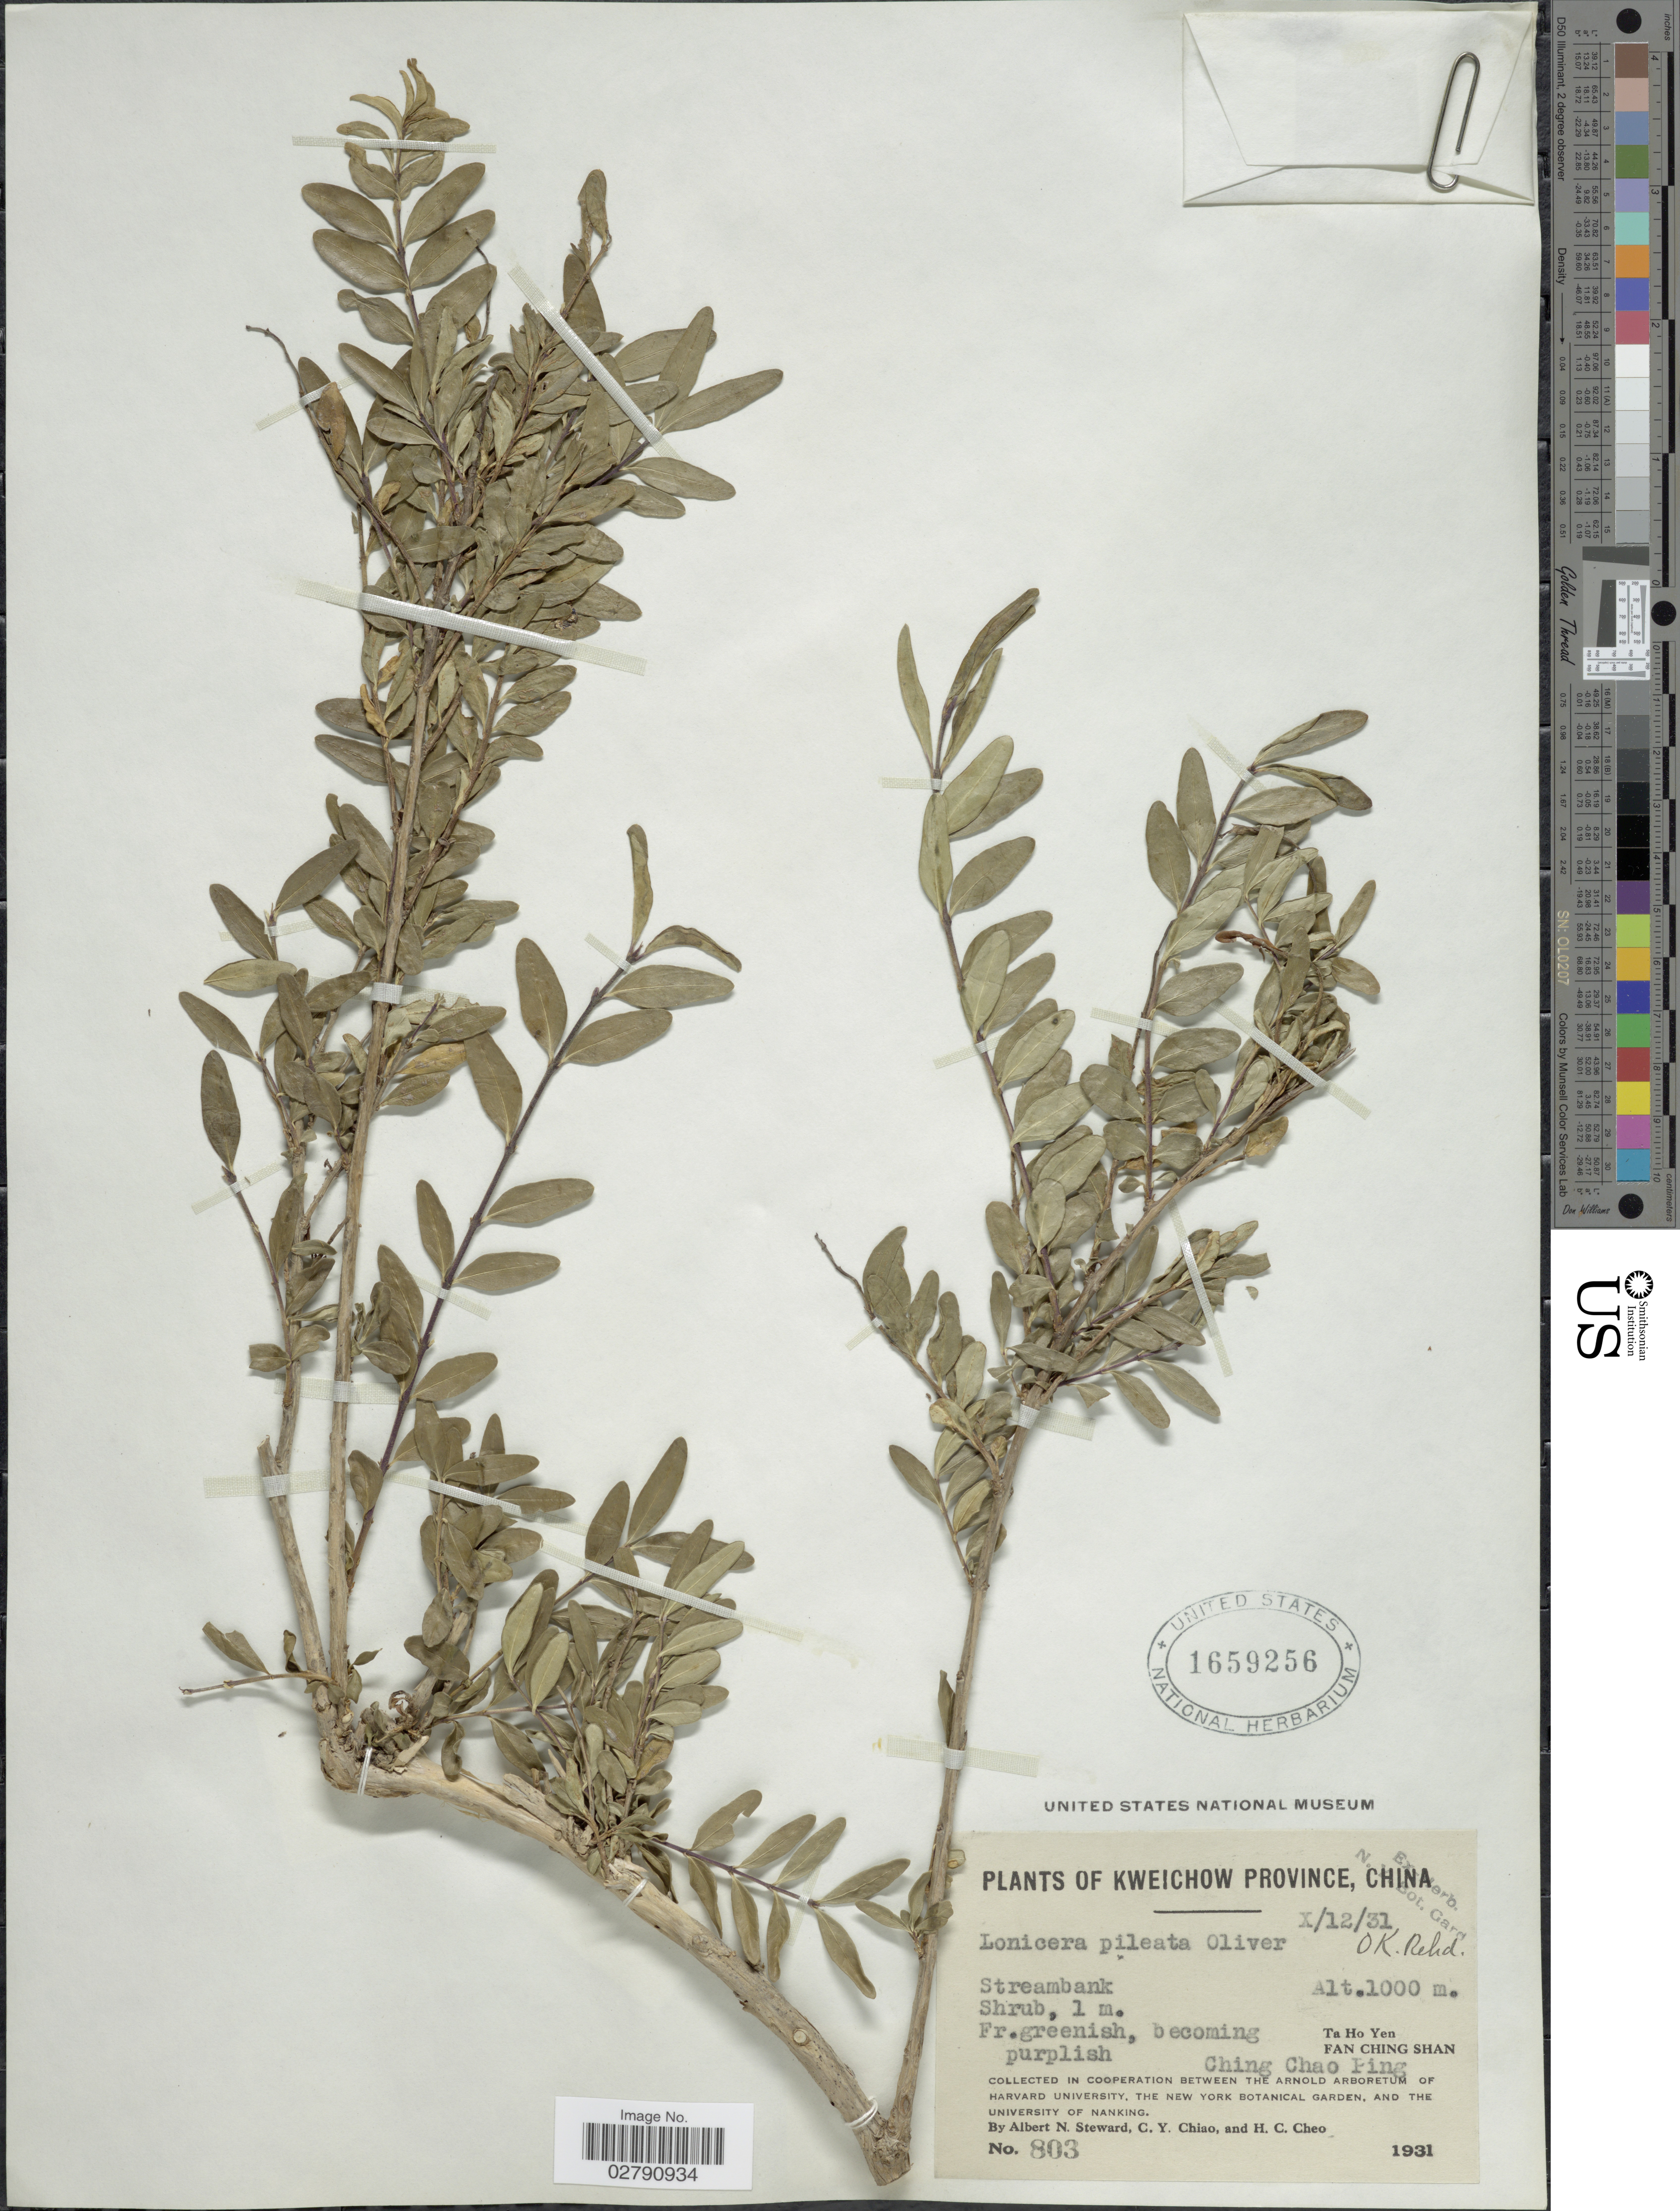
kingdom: Plantae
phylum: Tracheophyta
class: Magnoliopsida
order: Dipsacales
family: Caprifoliaceae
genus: Lonicera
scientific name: Lonicera pileata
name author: Oliv.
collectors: A. N. Steward, C. Y. Chiao & H. Cheo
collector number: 803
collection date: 1931-10-12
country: China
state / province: Guizhou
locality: Kweichow Province. Ta Ho Yen. Fan Ching Shan. Ching Chao Ping.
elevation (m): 1000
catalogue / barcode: US 1659256